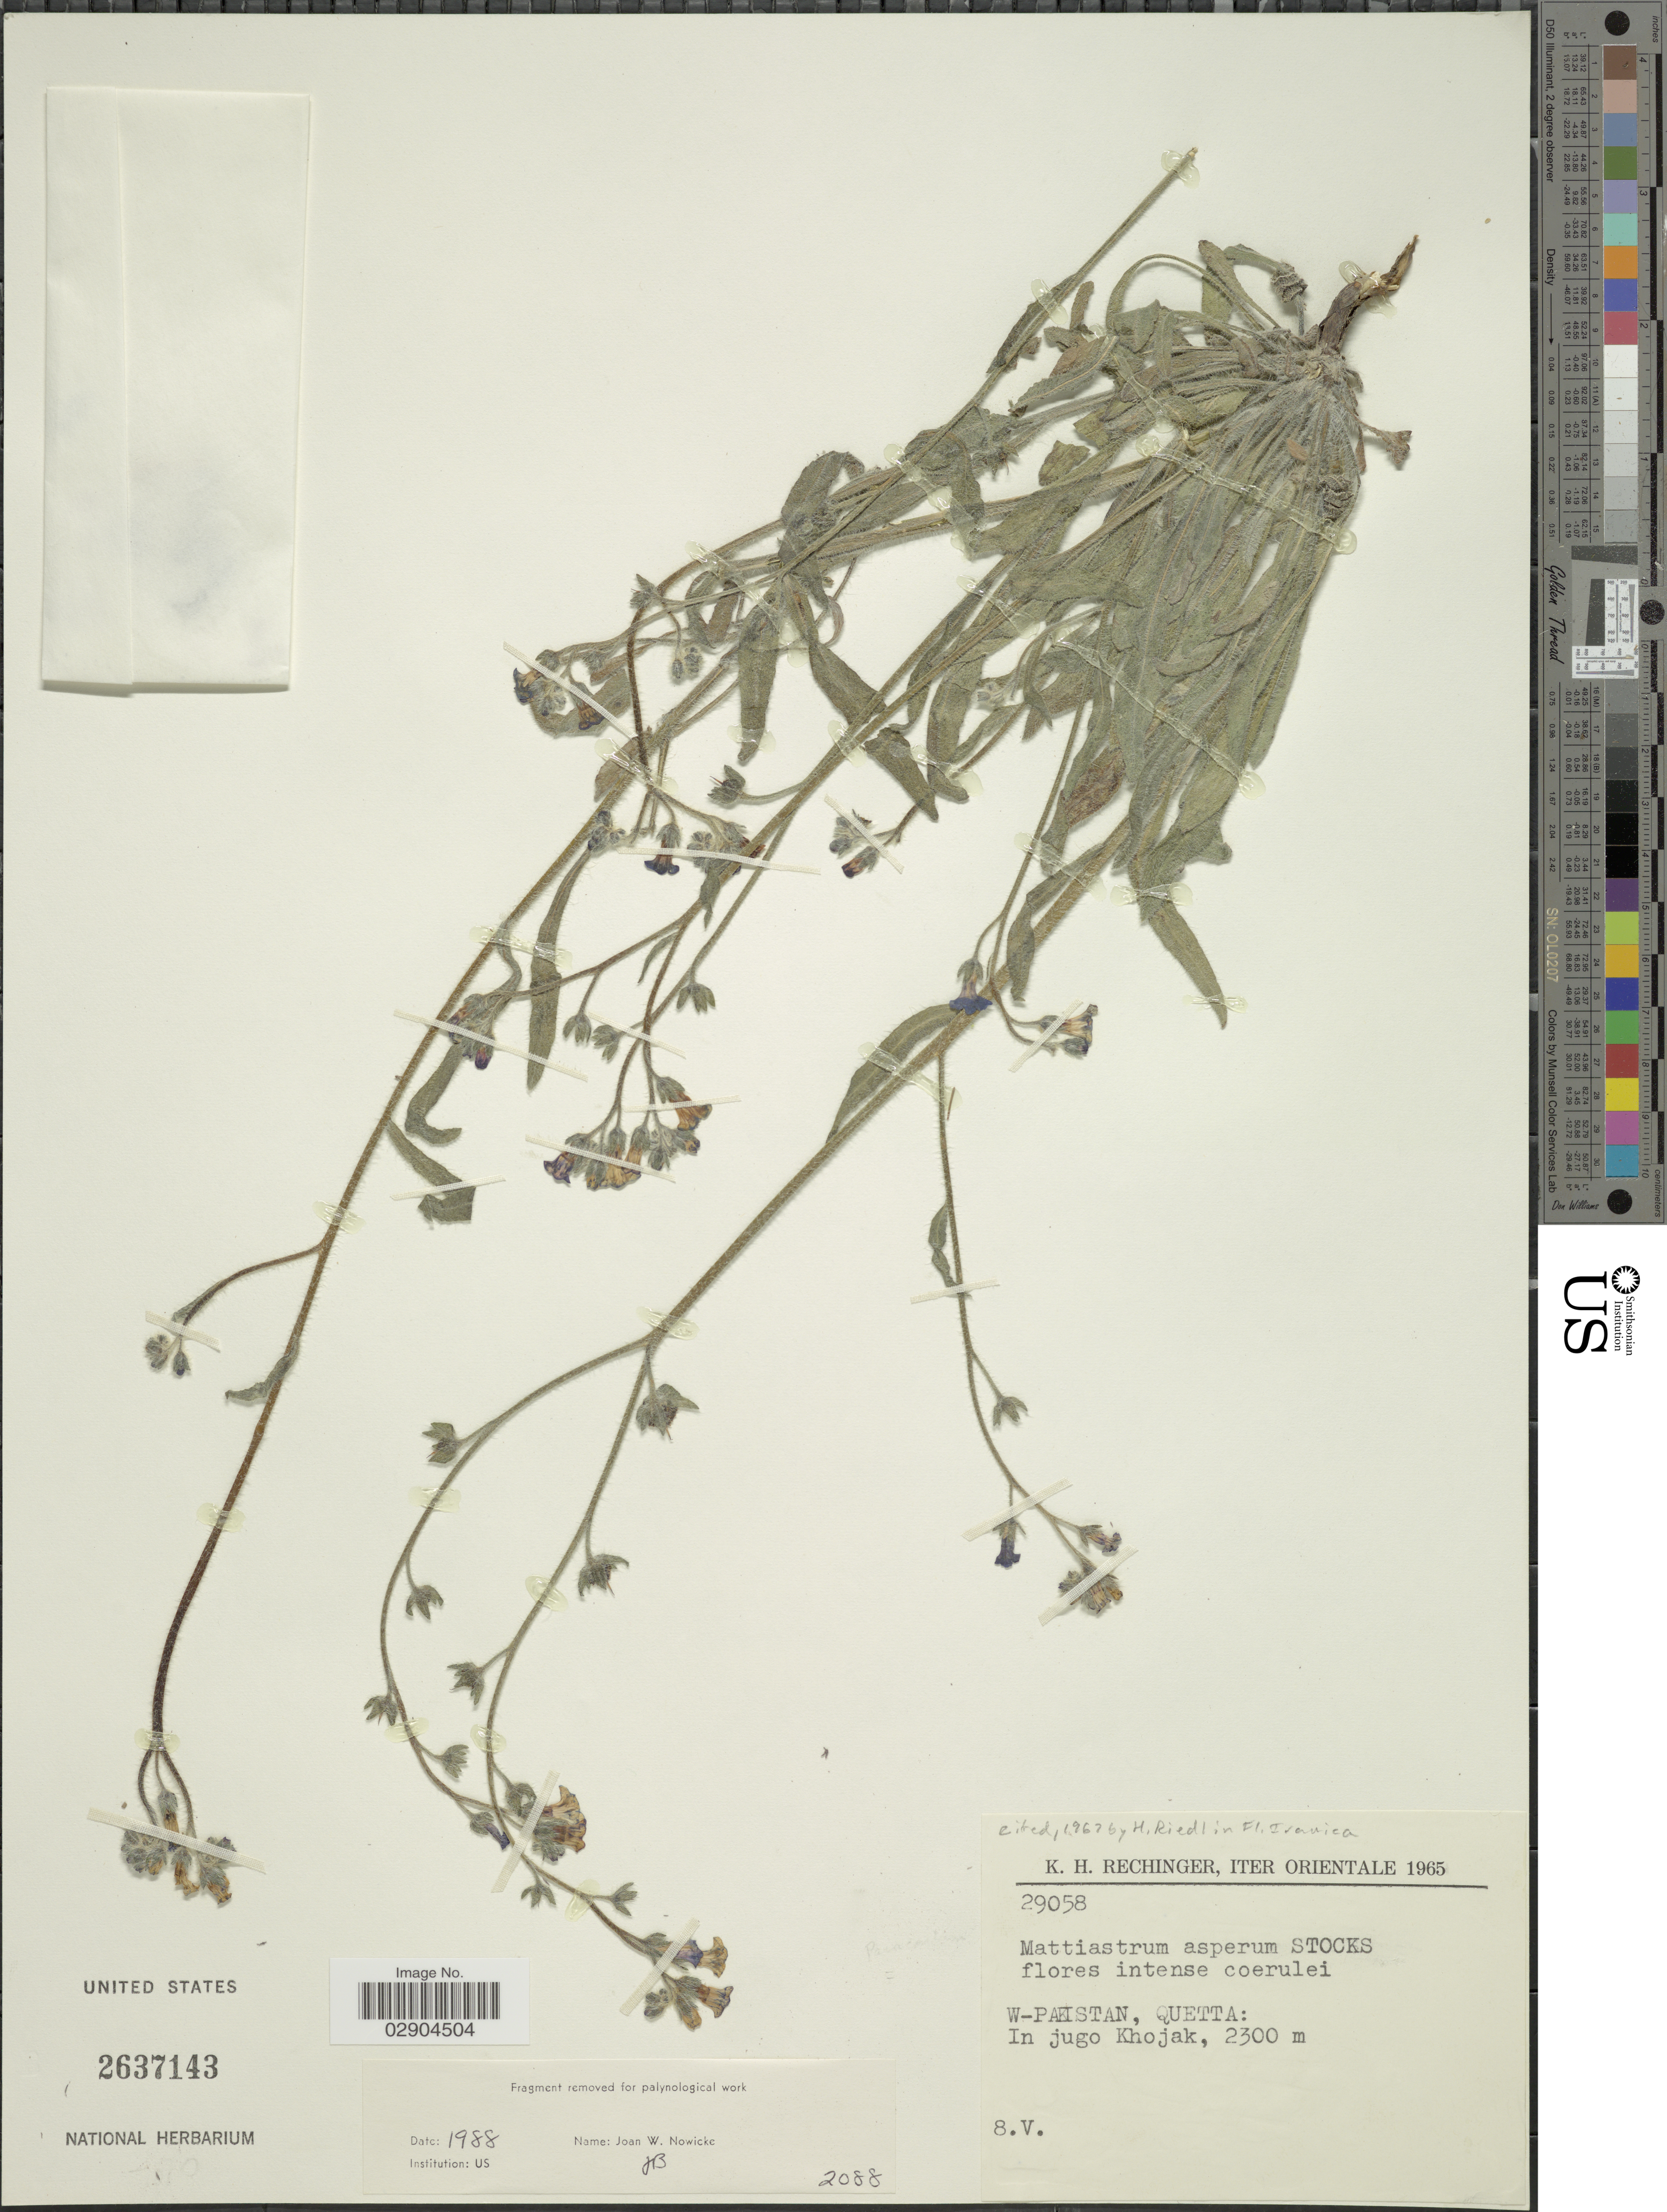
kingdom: Plantae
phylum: Tracheophyta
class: Magnoliopsida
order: Boraginales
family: Boraginaceae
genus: Paracaryum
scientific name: Paracaryum asperum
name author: Stocks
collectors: K. H. Rechinger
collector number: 29058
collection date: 1965-05-08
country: Pakistan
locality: W-Pakistan, Quetta: In jugo Khojak.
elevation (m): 2300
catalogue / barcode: US 2637143